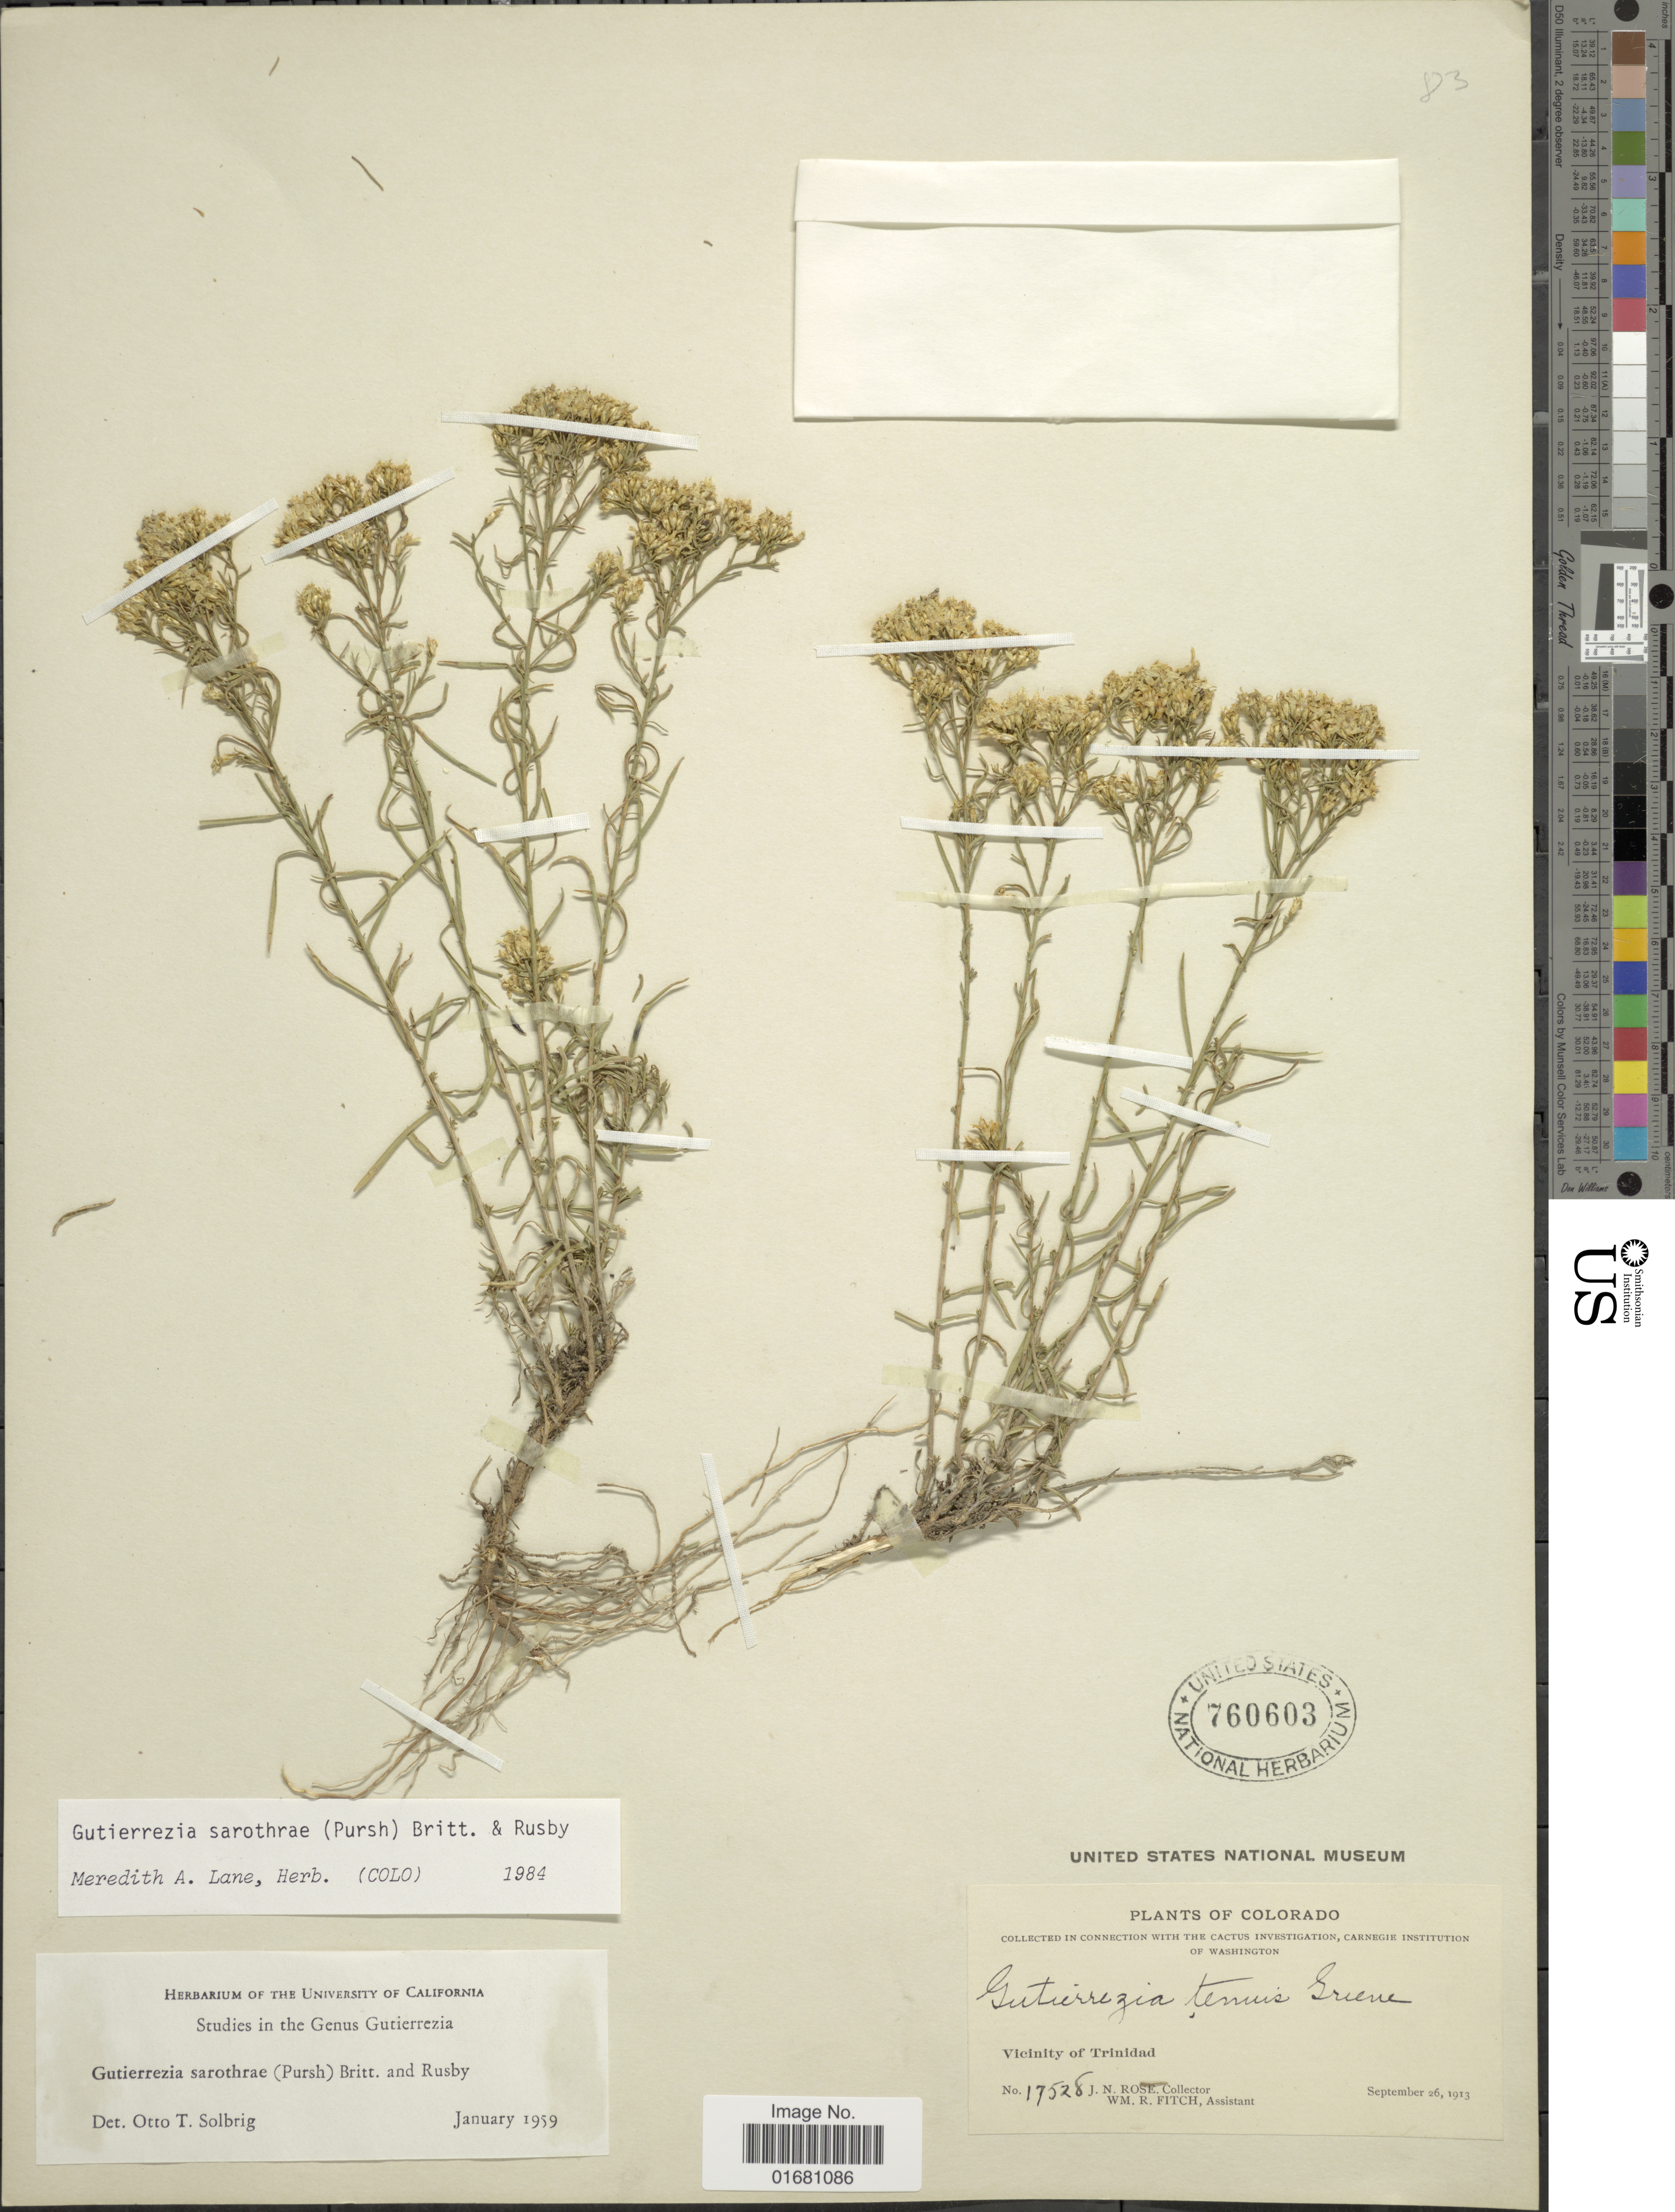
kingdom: Plantae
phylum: Tracheophyta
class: Magnoliopsida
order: Asterales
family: Asteraceae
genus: Gutierrezia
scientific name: Gutierrezia sarothrae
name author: (Pursh) Britton & Rusby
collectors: J. N. Rose & W. R. Fitch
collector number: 17528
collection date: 1913-09-26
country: United States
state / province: Colorado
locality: Vicinity of Trinidad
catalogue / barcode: US 760603